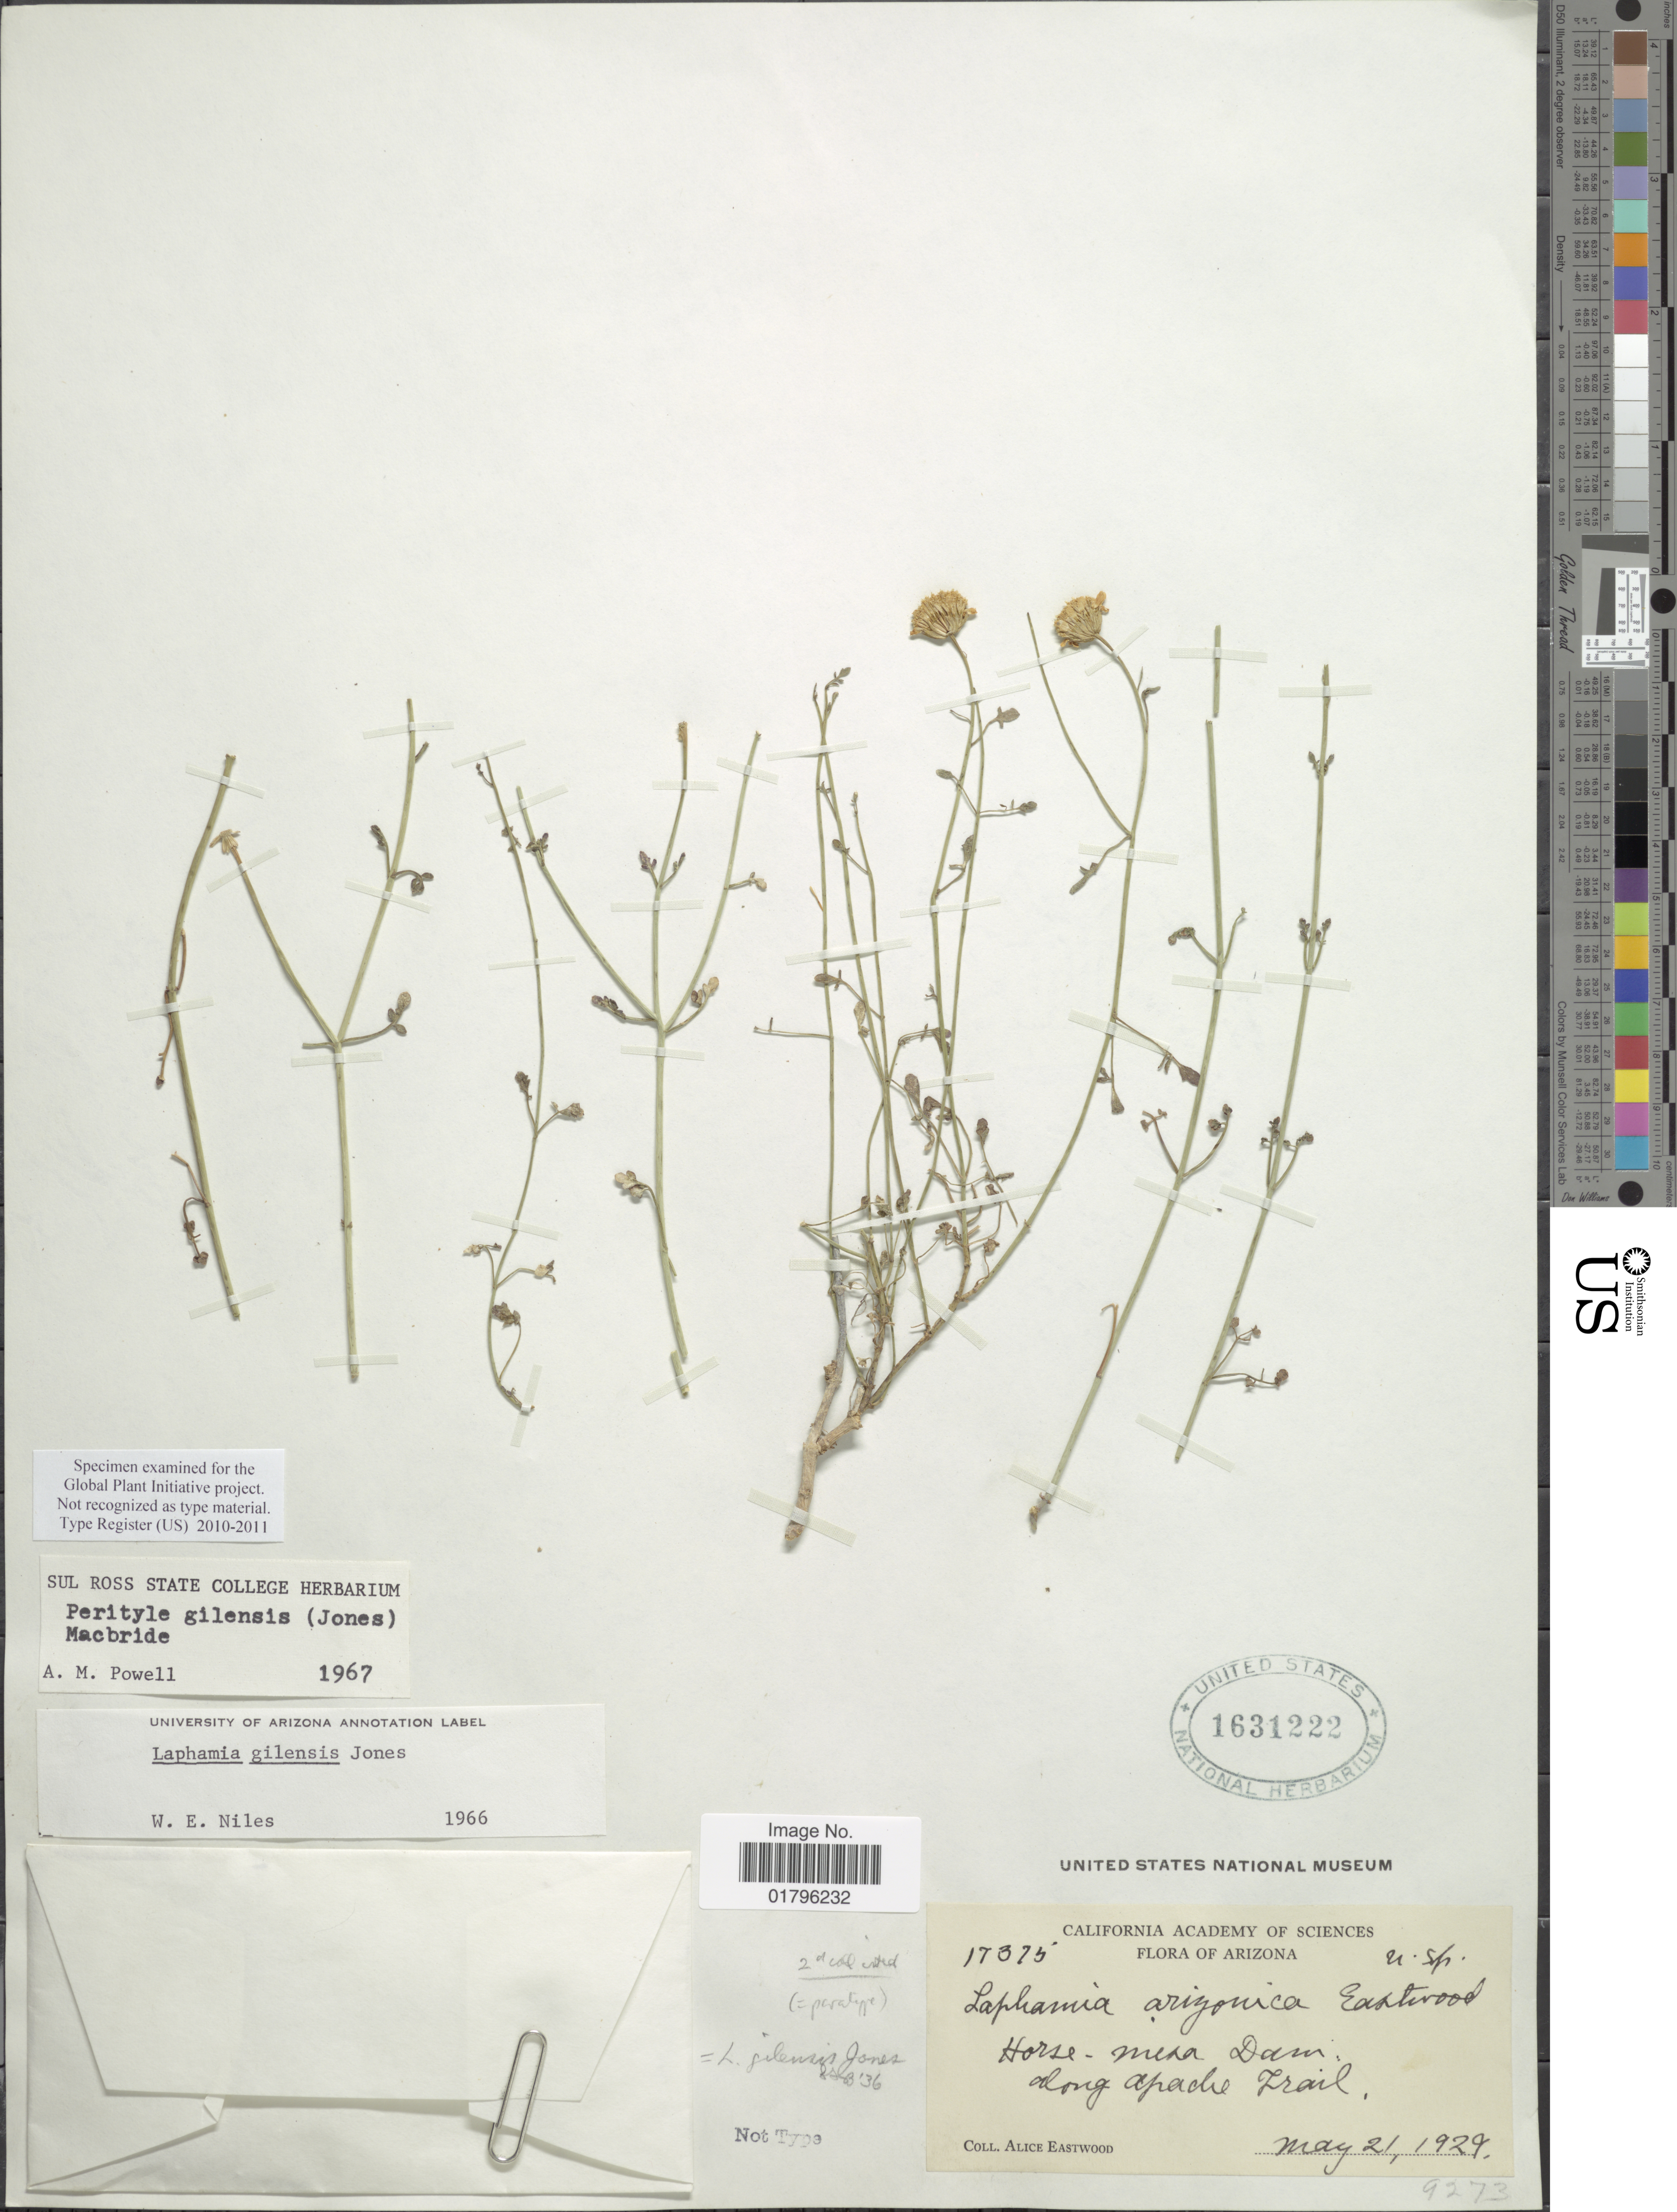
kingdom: Plantae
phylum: Tracheophyta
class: Magnoliopsida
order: Asterales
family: Asteraceae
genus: Perityle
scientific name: Perityle gilensis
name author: (M.E. Jones) J.F. Macbr.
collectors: A. Eastwood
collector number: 17375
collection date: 1929-05-21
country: United States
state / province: Arizona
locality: Horse-Mesa Dam, along Apache Trail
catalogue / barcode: US 1631222